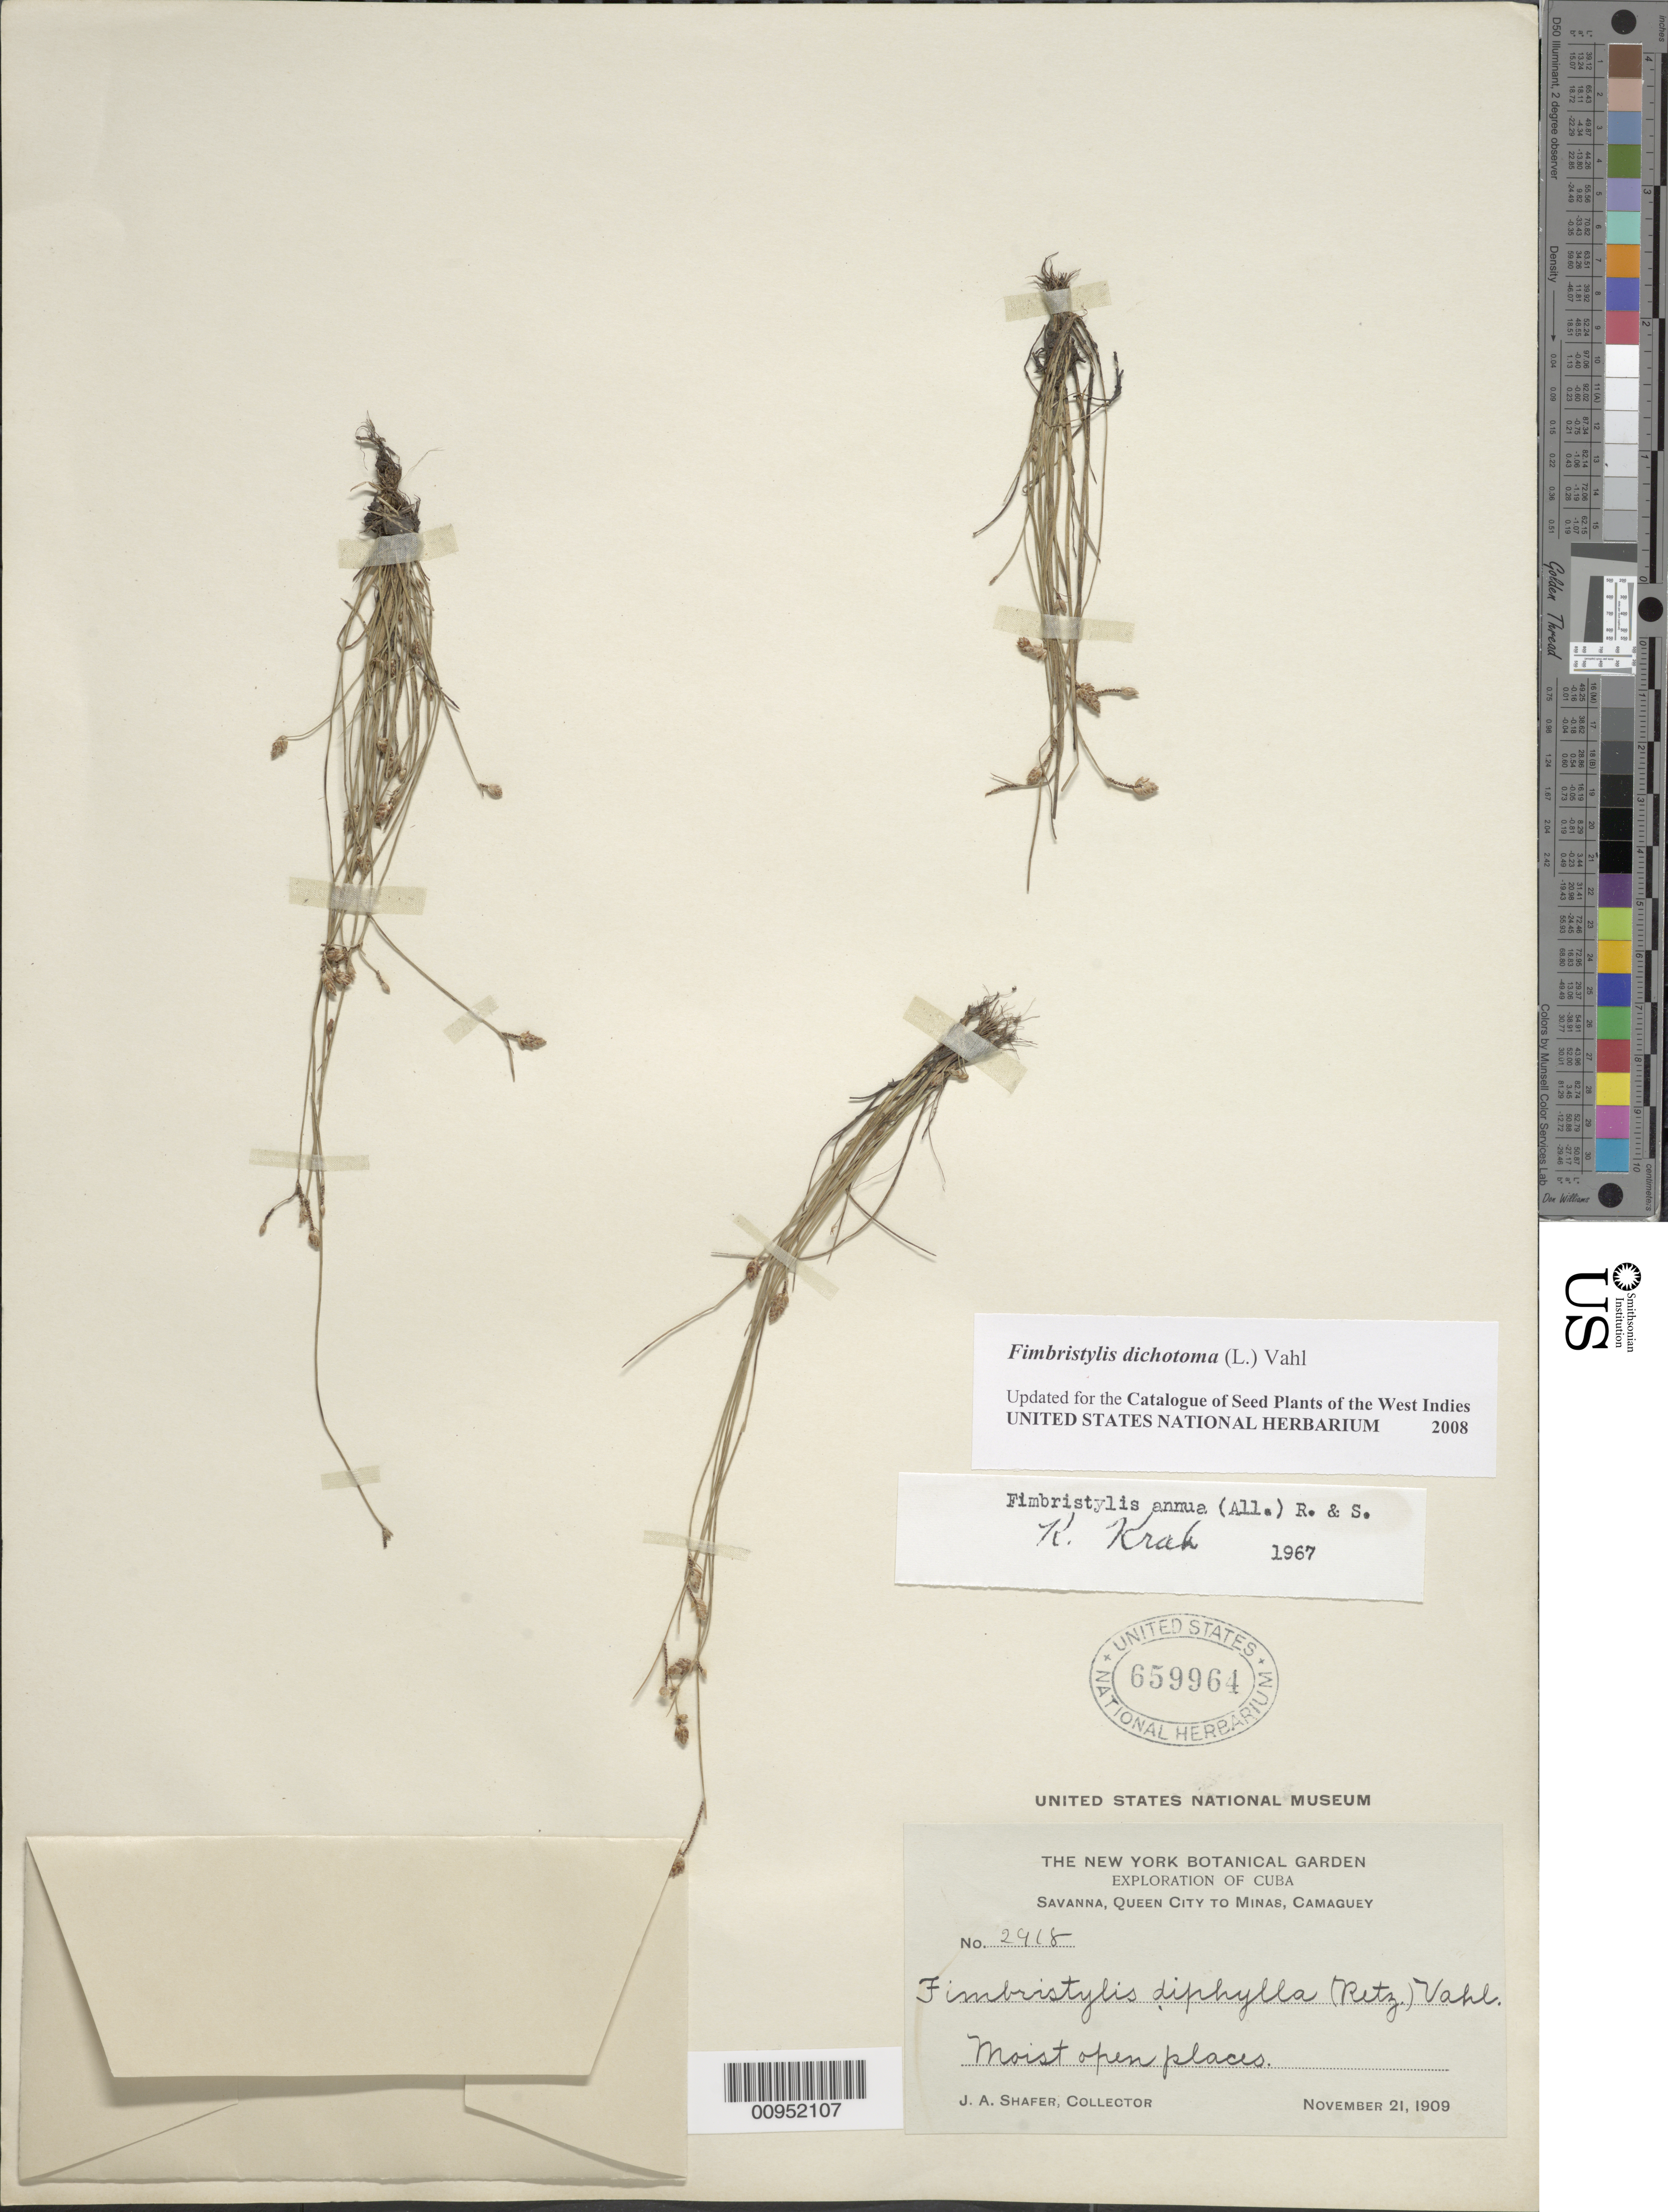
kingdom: Plantae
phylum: Tracheophyta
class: Liliopsida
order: Poales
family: Cyperaceae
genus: Fimbristylis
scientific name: Fimbristylis dichotoma subsp. dichotoma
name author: (L.) Vahl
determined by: Strong, M. T., (US), Smithsonian Institution - National Museum of Natural History (UNITED STATES)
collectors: J. A. Shafer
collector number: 2918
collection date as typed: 21 Nov 1909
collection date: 1909-11-21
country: Cuba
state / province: Camagüey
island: Cuba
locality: Savanna, Queen City to Minas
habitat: Moist open places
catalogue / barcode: US 659964